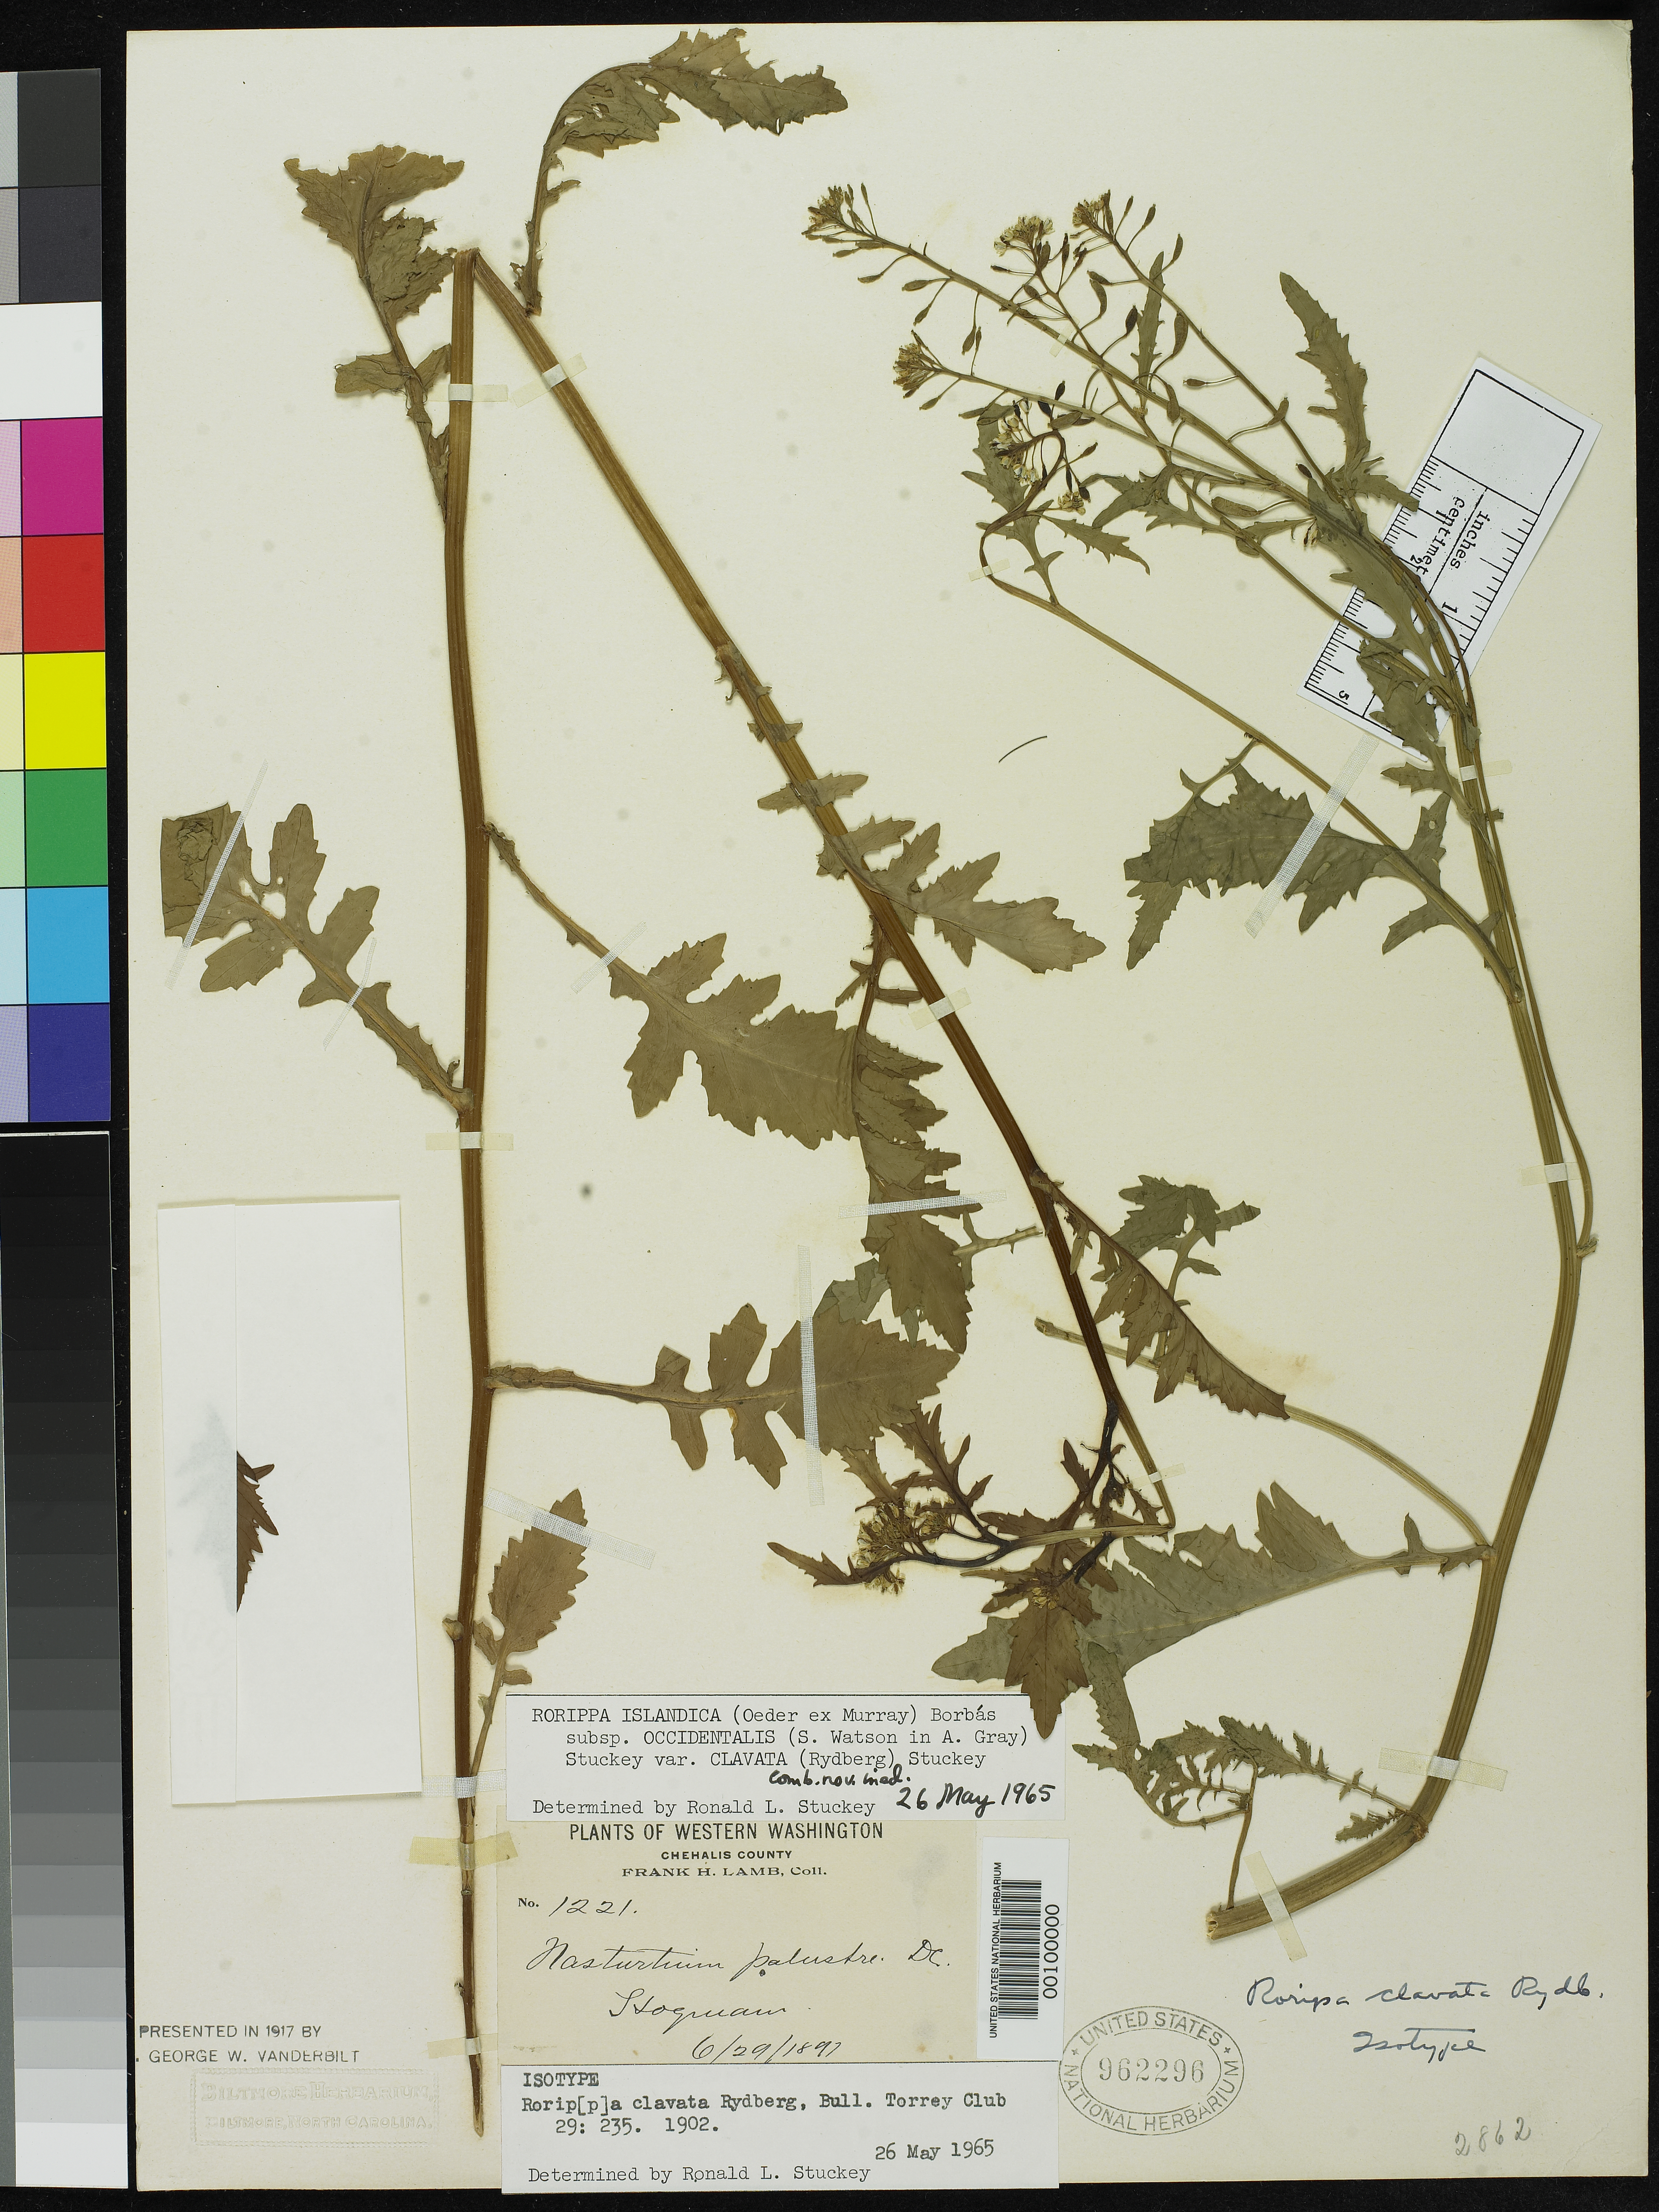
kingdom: Plantae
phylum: Tracheophyta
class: Magnoliopsida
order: Brassicales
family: Brassicaceae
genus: Rorippa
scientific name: Rorippa clavata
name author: Rydb.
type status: Isotype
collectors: F. H. Lamb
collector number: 1221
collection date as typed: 29 Jun 1897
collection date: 1897-06-29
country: United States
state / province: Washington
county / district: Grays Harbor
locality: Hoquiam.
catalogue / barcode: US 962296